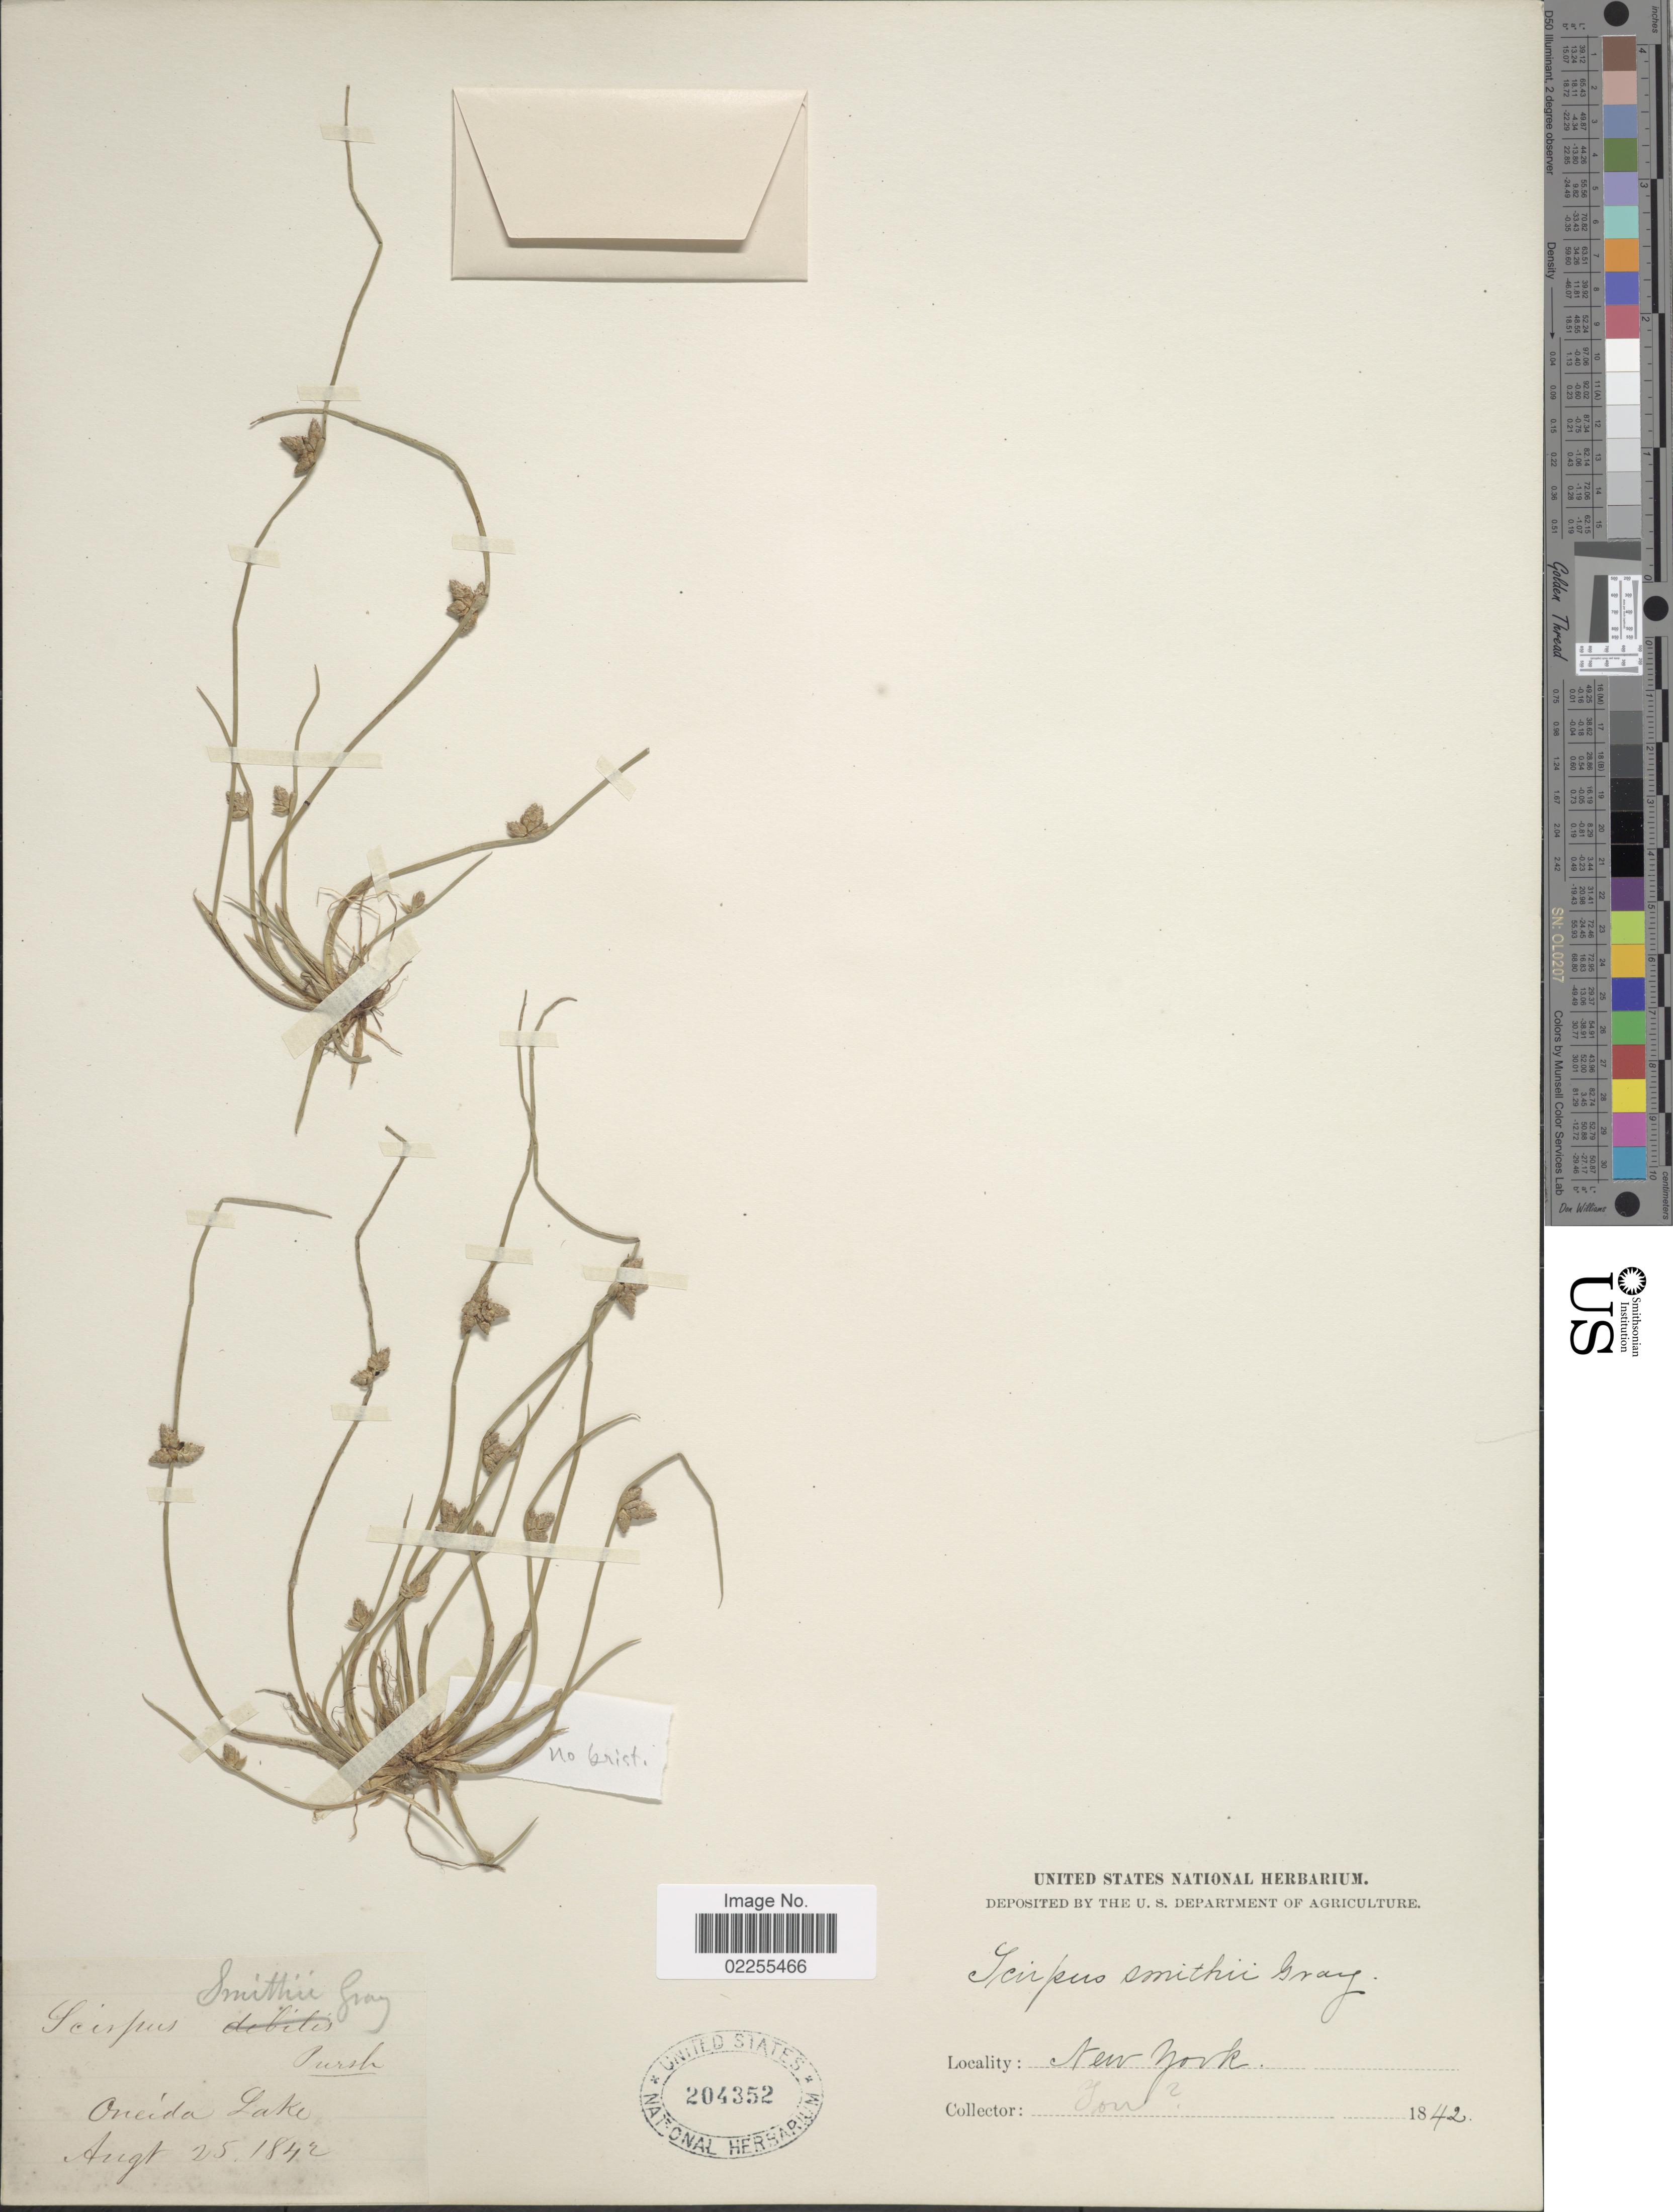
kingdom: Plantae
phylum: Tracheophyta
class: Liliopsida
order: Poales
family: Cyperaceae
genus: Schoenoplectus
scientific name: Schoenoplectus smithii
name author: (A. Gray) Soják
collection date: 1842-08-25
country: United States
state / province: New York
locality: Oneida Lake.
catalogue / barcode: US 204352